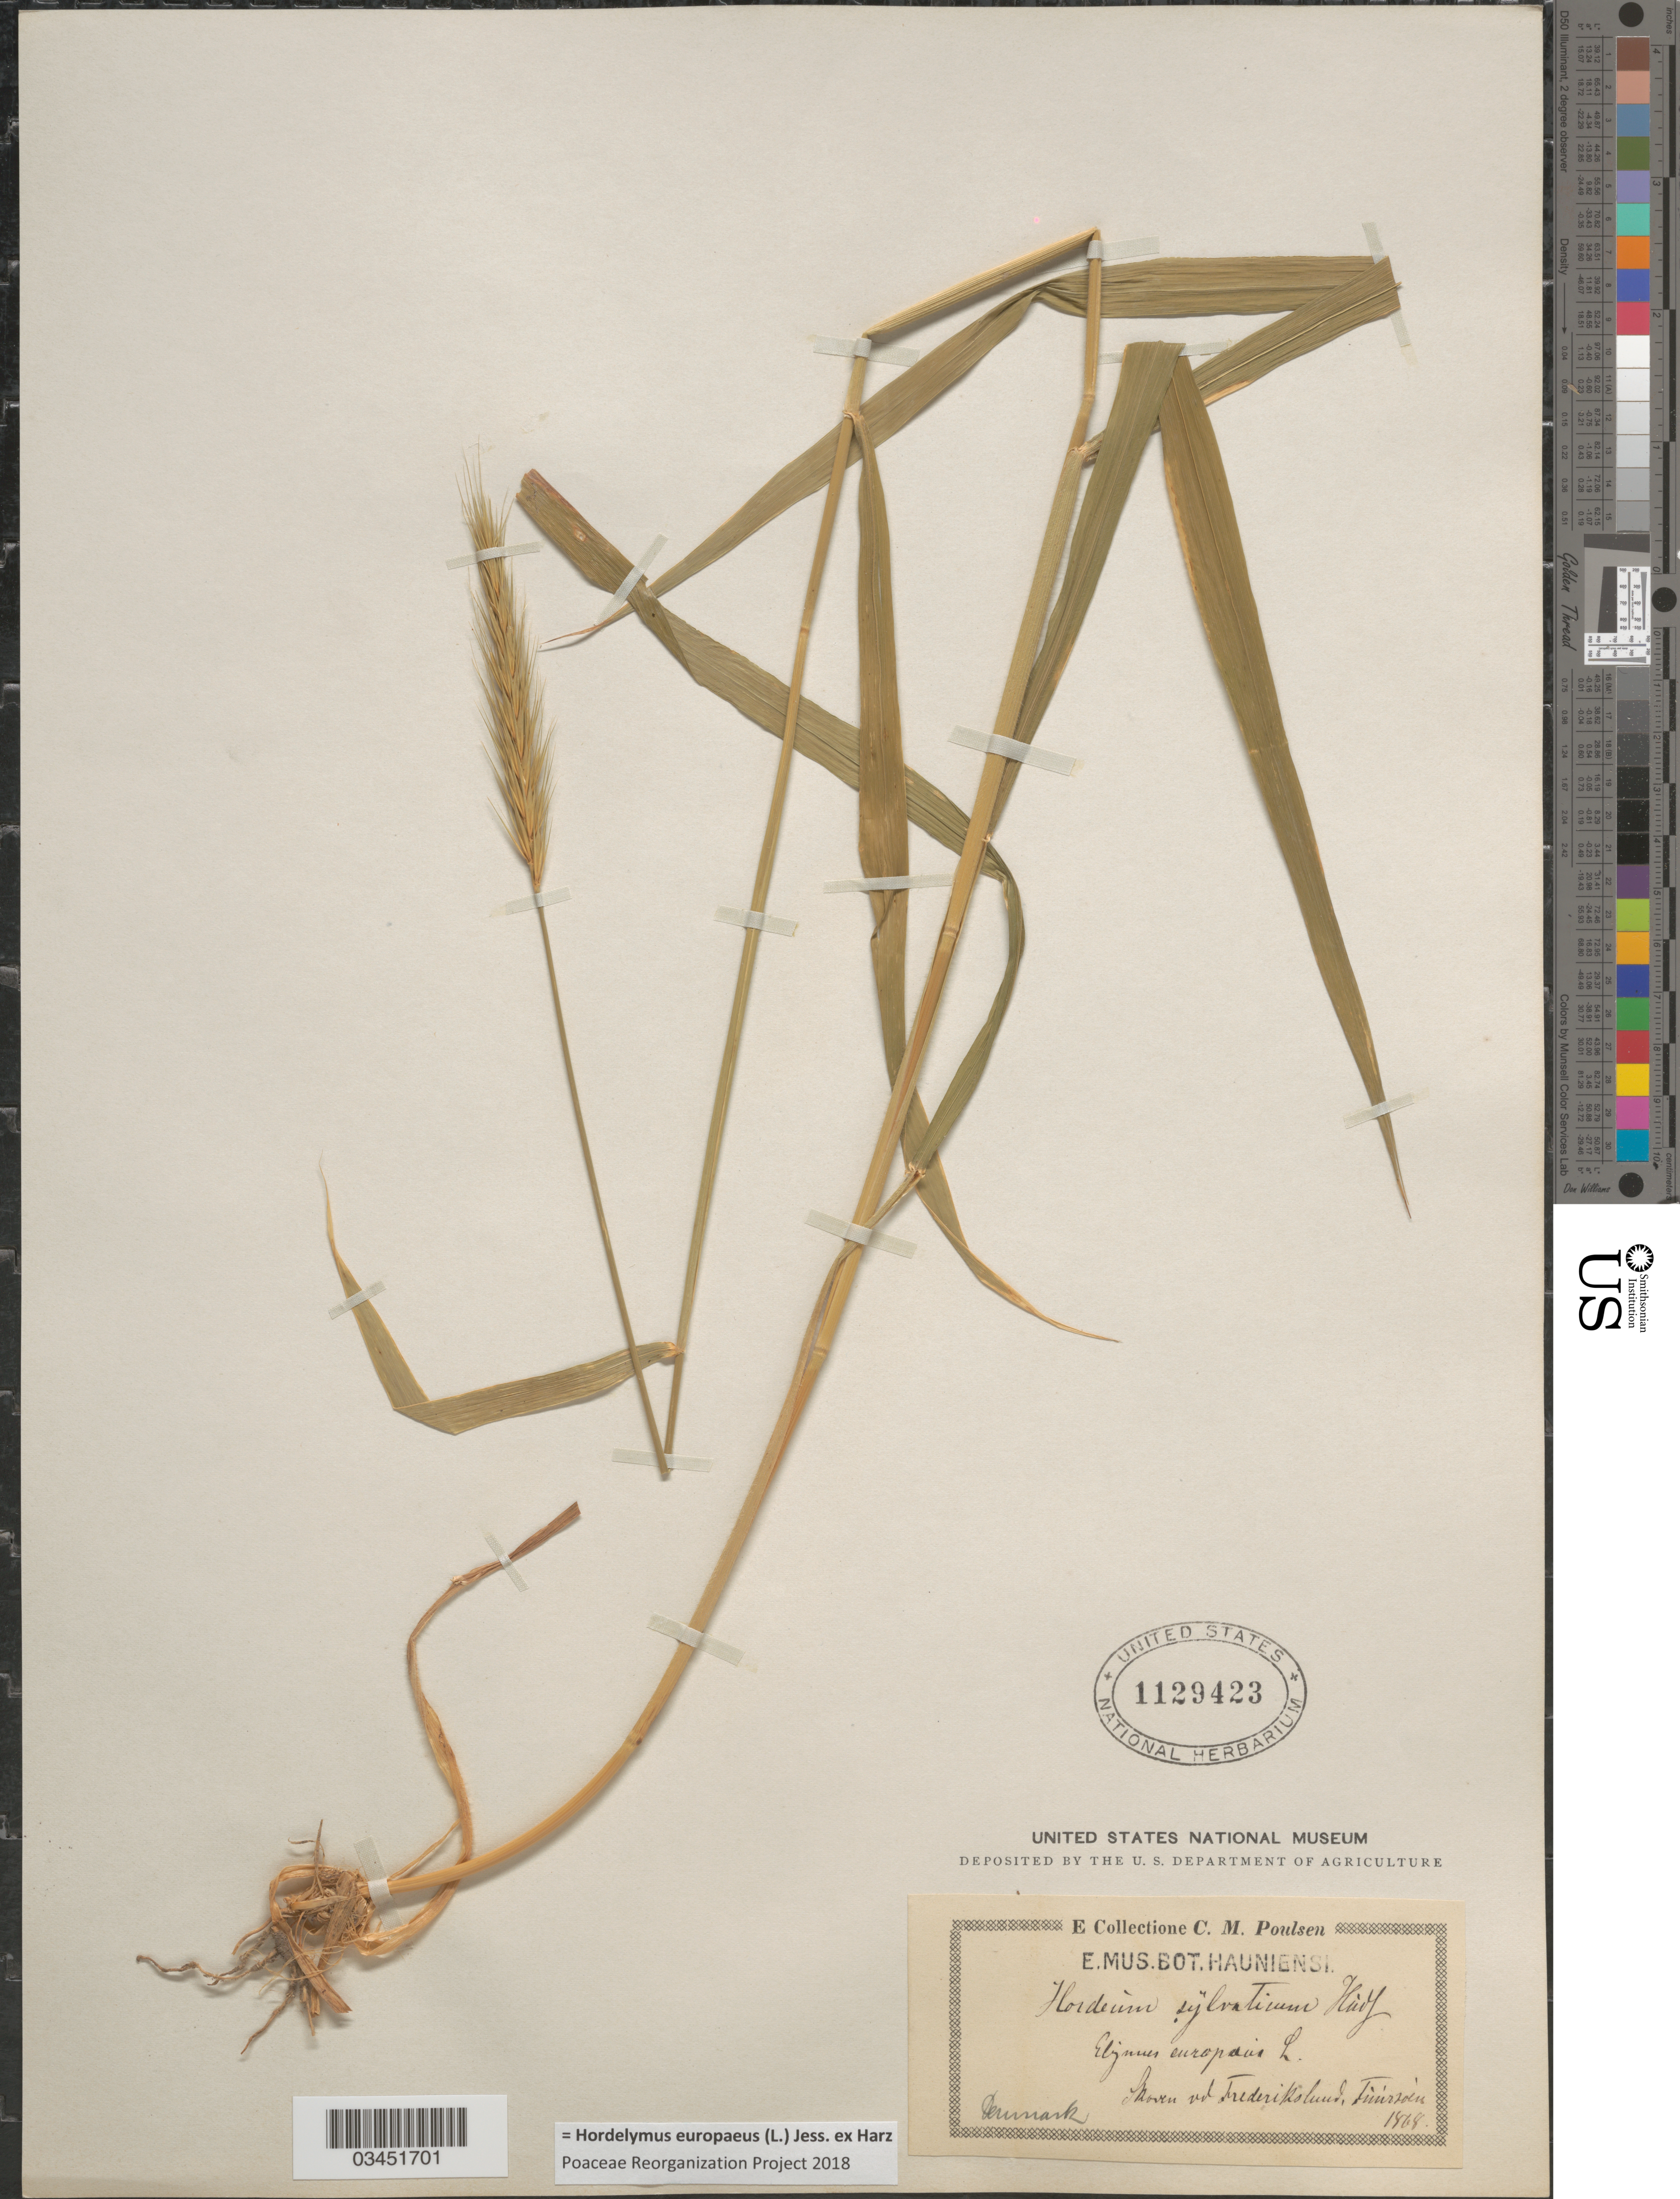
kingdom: Plantae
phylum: Tracheophyta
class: Liliopsida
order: Poales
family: Poaceae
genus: Hordelymus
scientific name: Hordelymus europaeus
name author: (L.) Jess. ex Harz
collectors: C. Poulsen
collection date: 1868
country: Denmark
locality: Skoven ad Frederikslund, Fuursoen.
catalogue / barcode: US 1129423